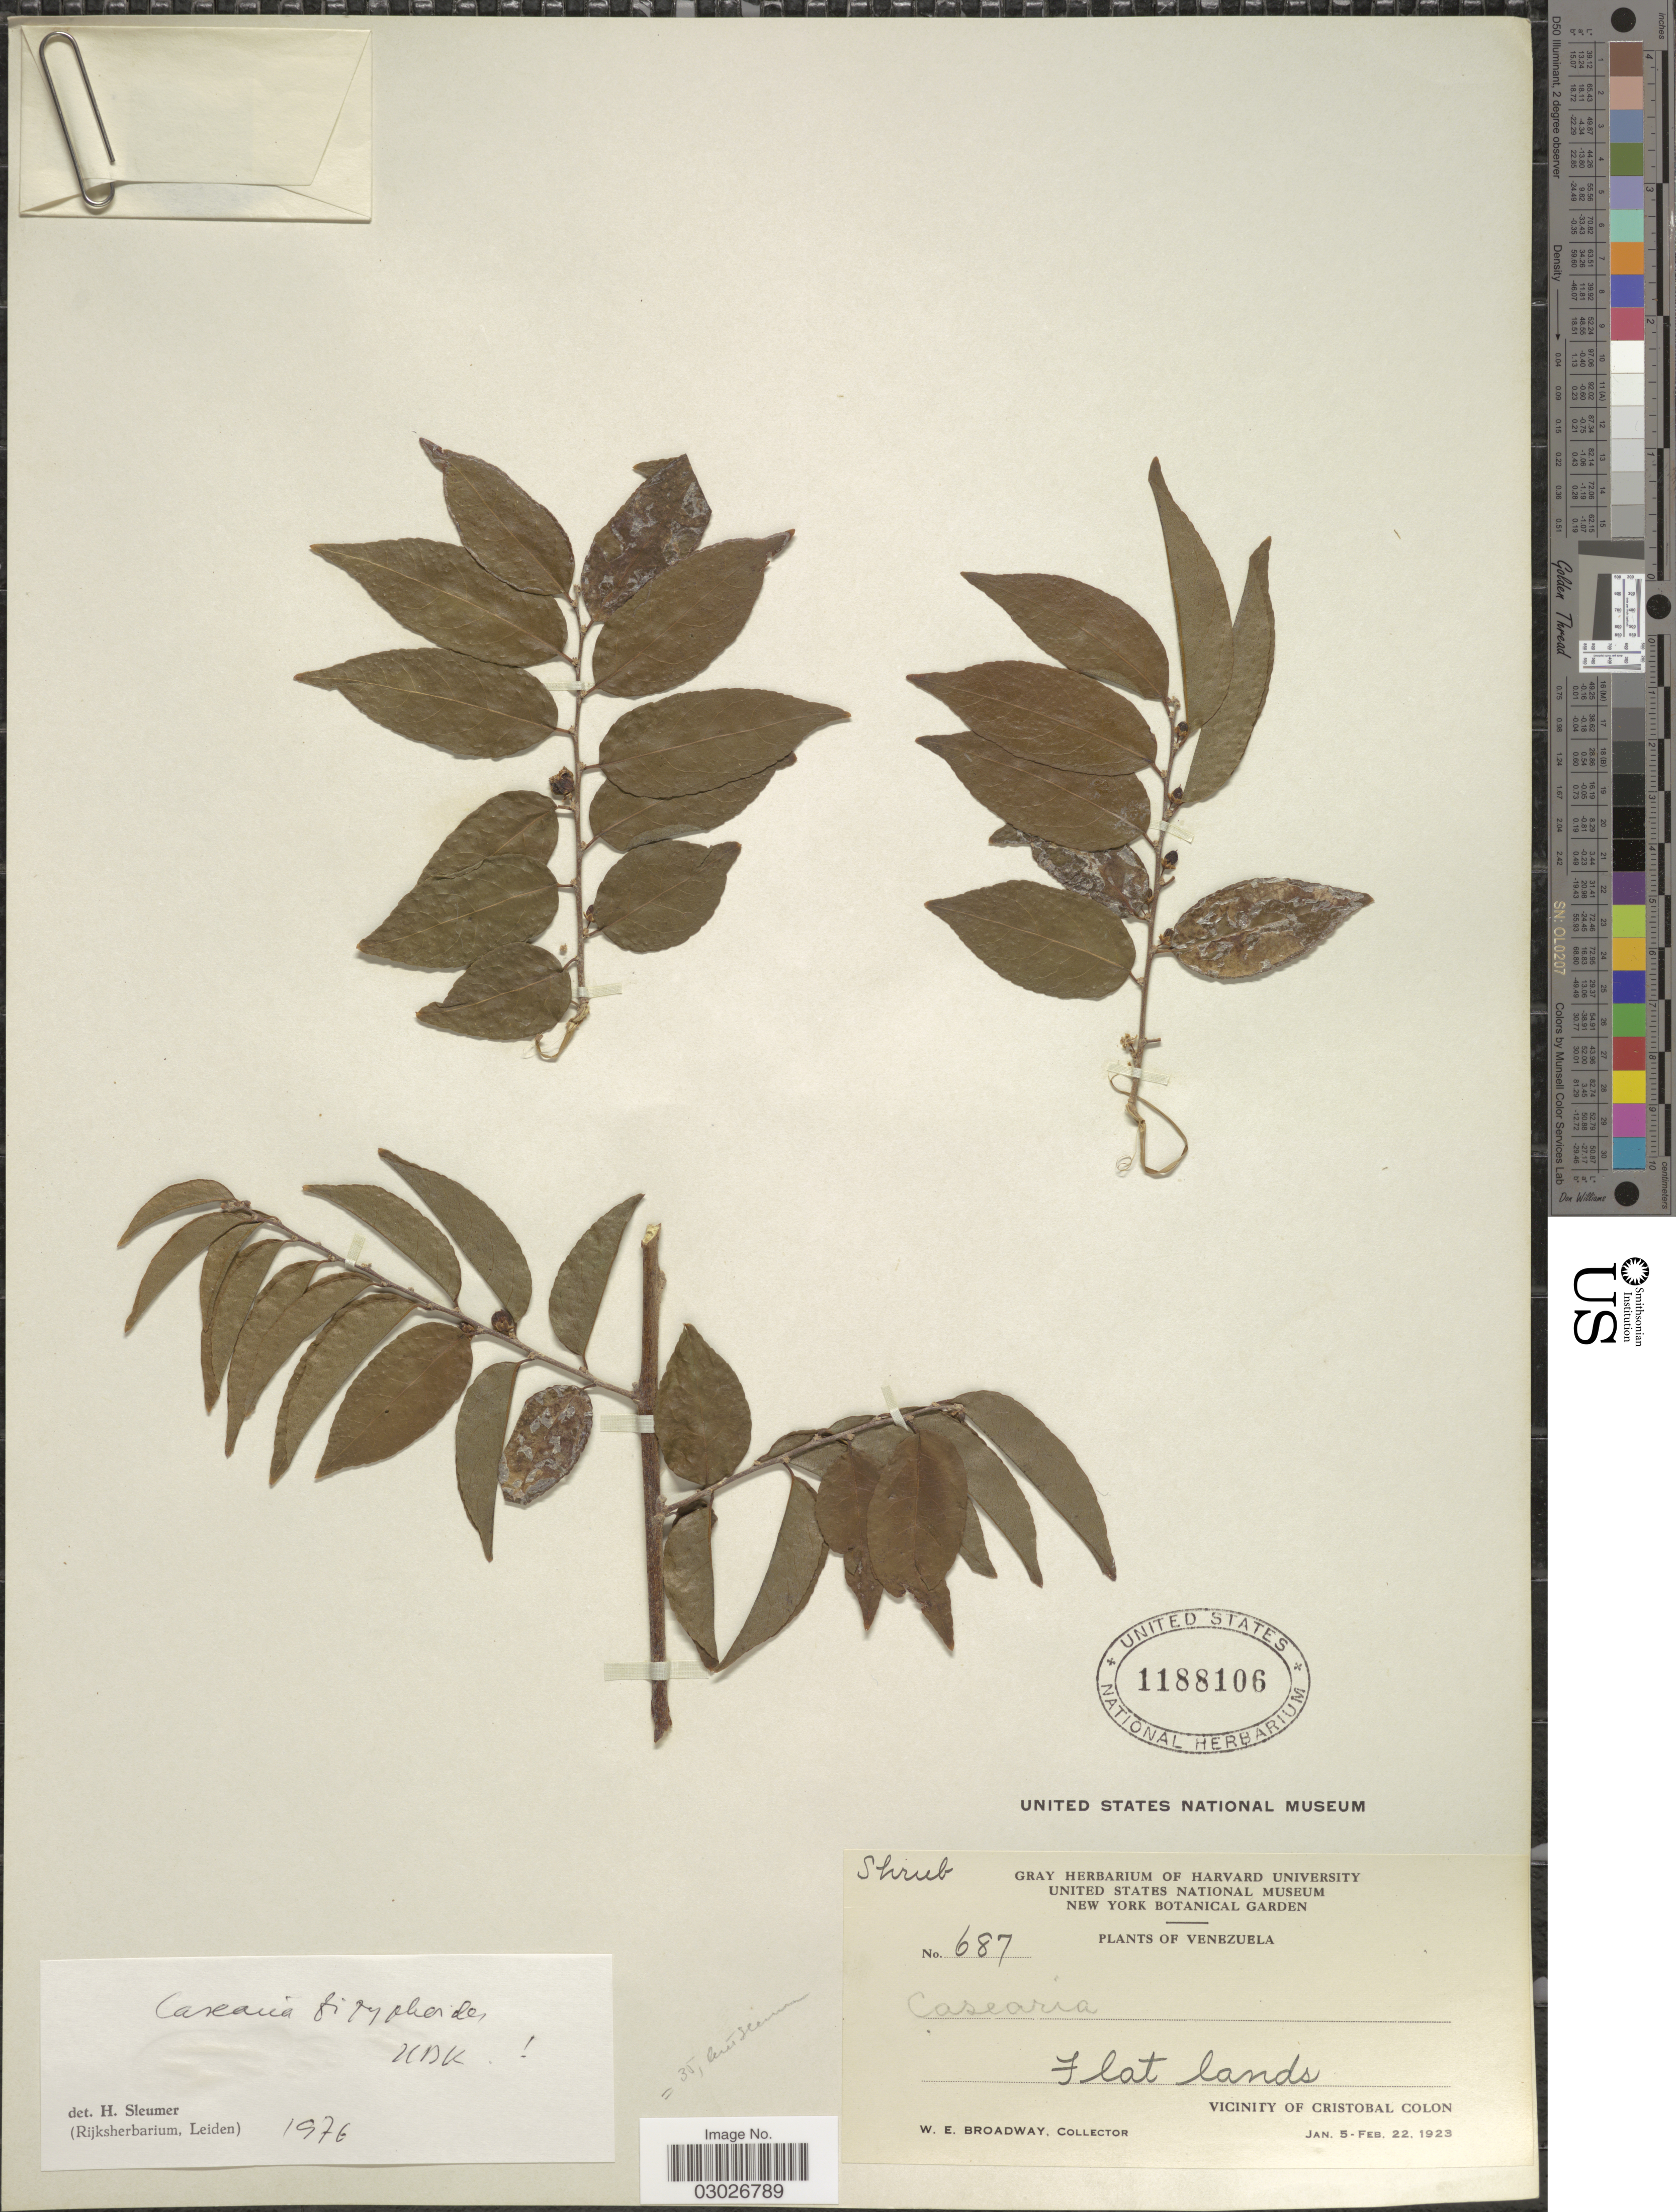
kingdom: Plantae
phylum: Tracheophyta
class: Magnoliopsida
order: Malpighiales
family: Salicaceae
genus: Casearia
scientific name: Casearia zizyphoides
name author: Kunth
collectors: W. E. Broadway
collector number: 687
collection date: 1923-01-05/1923-02-22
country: Venezuela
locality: Flat lands. Vicinity of Cristobal Colon.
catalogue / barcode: US 1188106